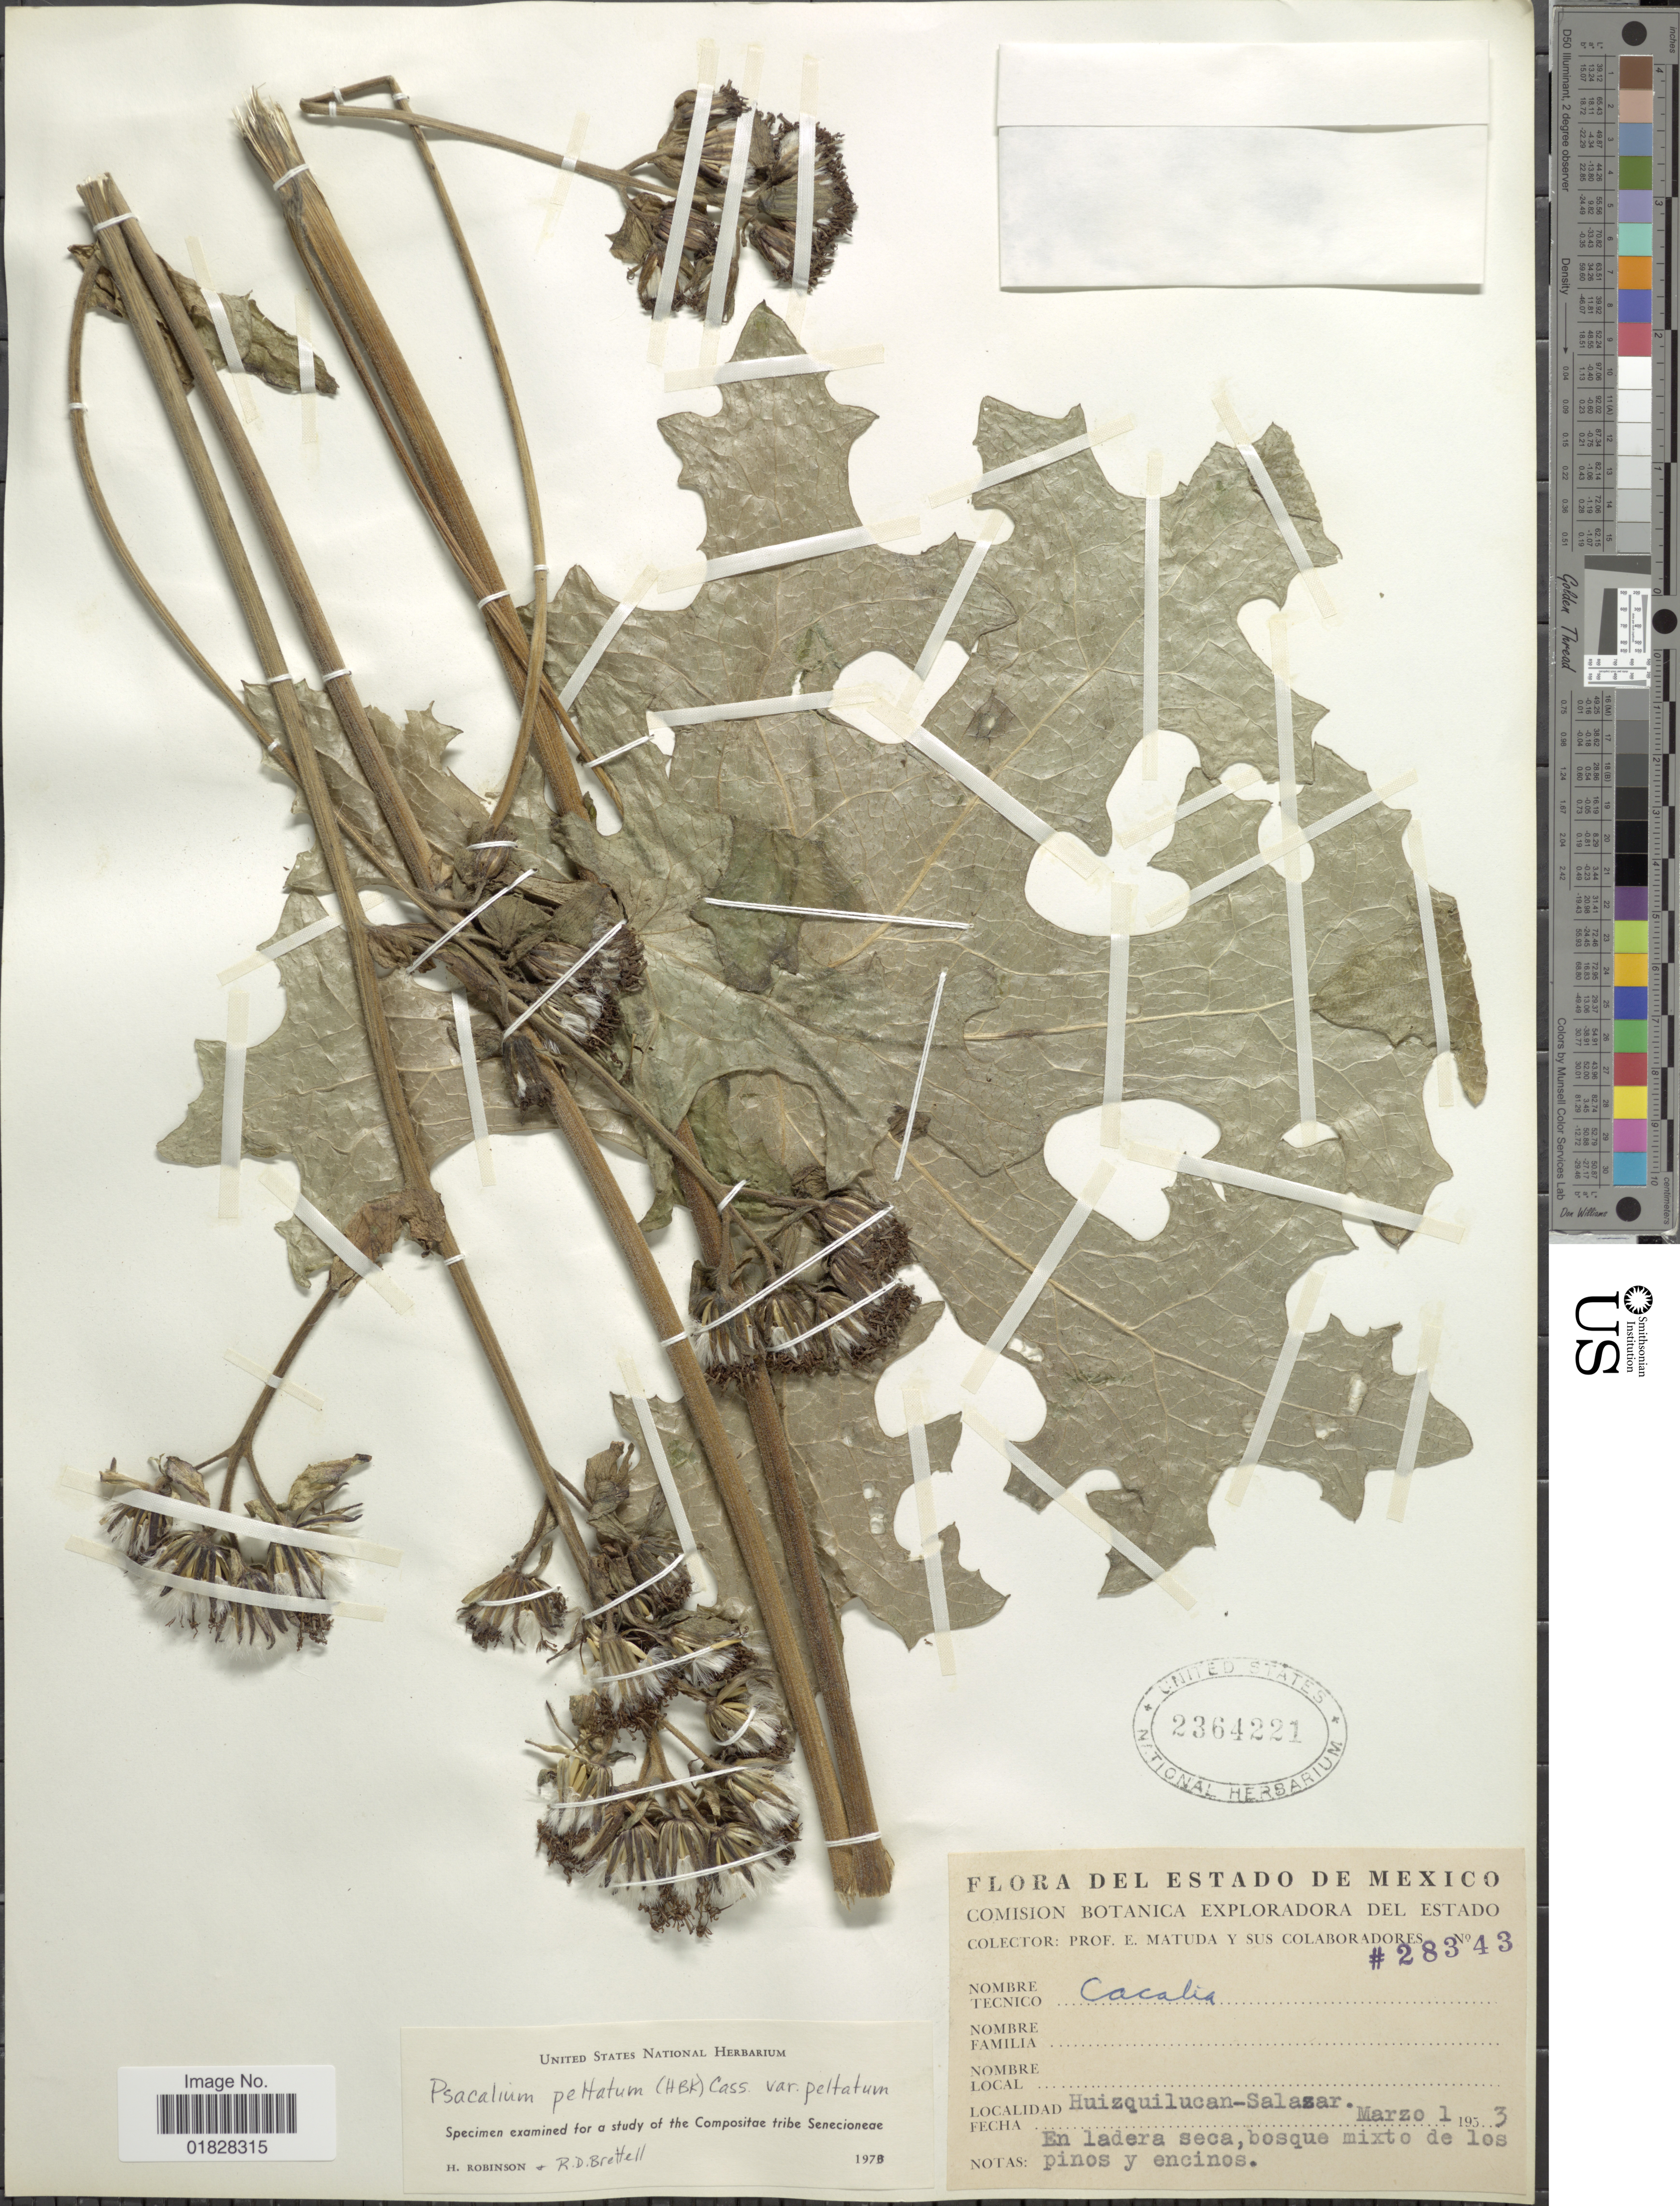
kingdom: Plantae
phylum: Tracheophyta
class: Magnoliopsida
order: Asterales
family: Asteraceae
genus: Psacalium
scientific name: Psacalium peltatum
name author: Cass.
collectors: E. Matuda & et al.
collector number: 28343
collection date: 1953-03-01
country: Mexico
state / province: México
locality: Estado de Mexico. Huizquilucan - Salazar.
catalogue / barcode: US 2364221